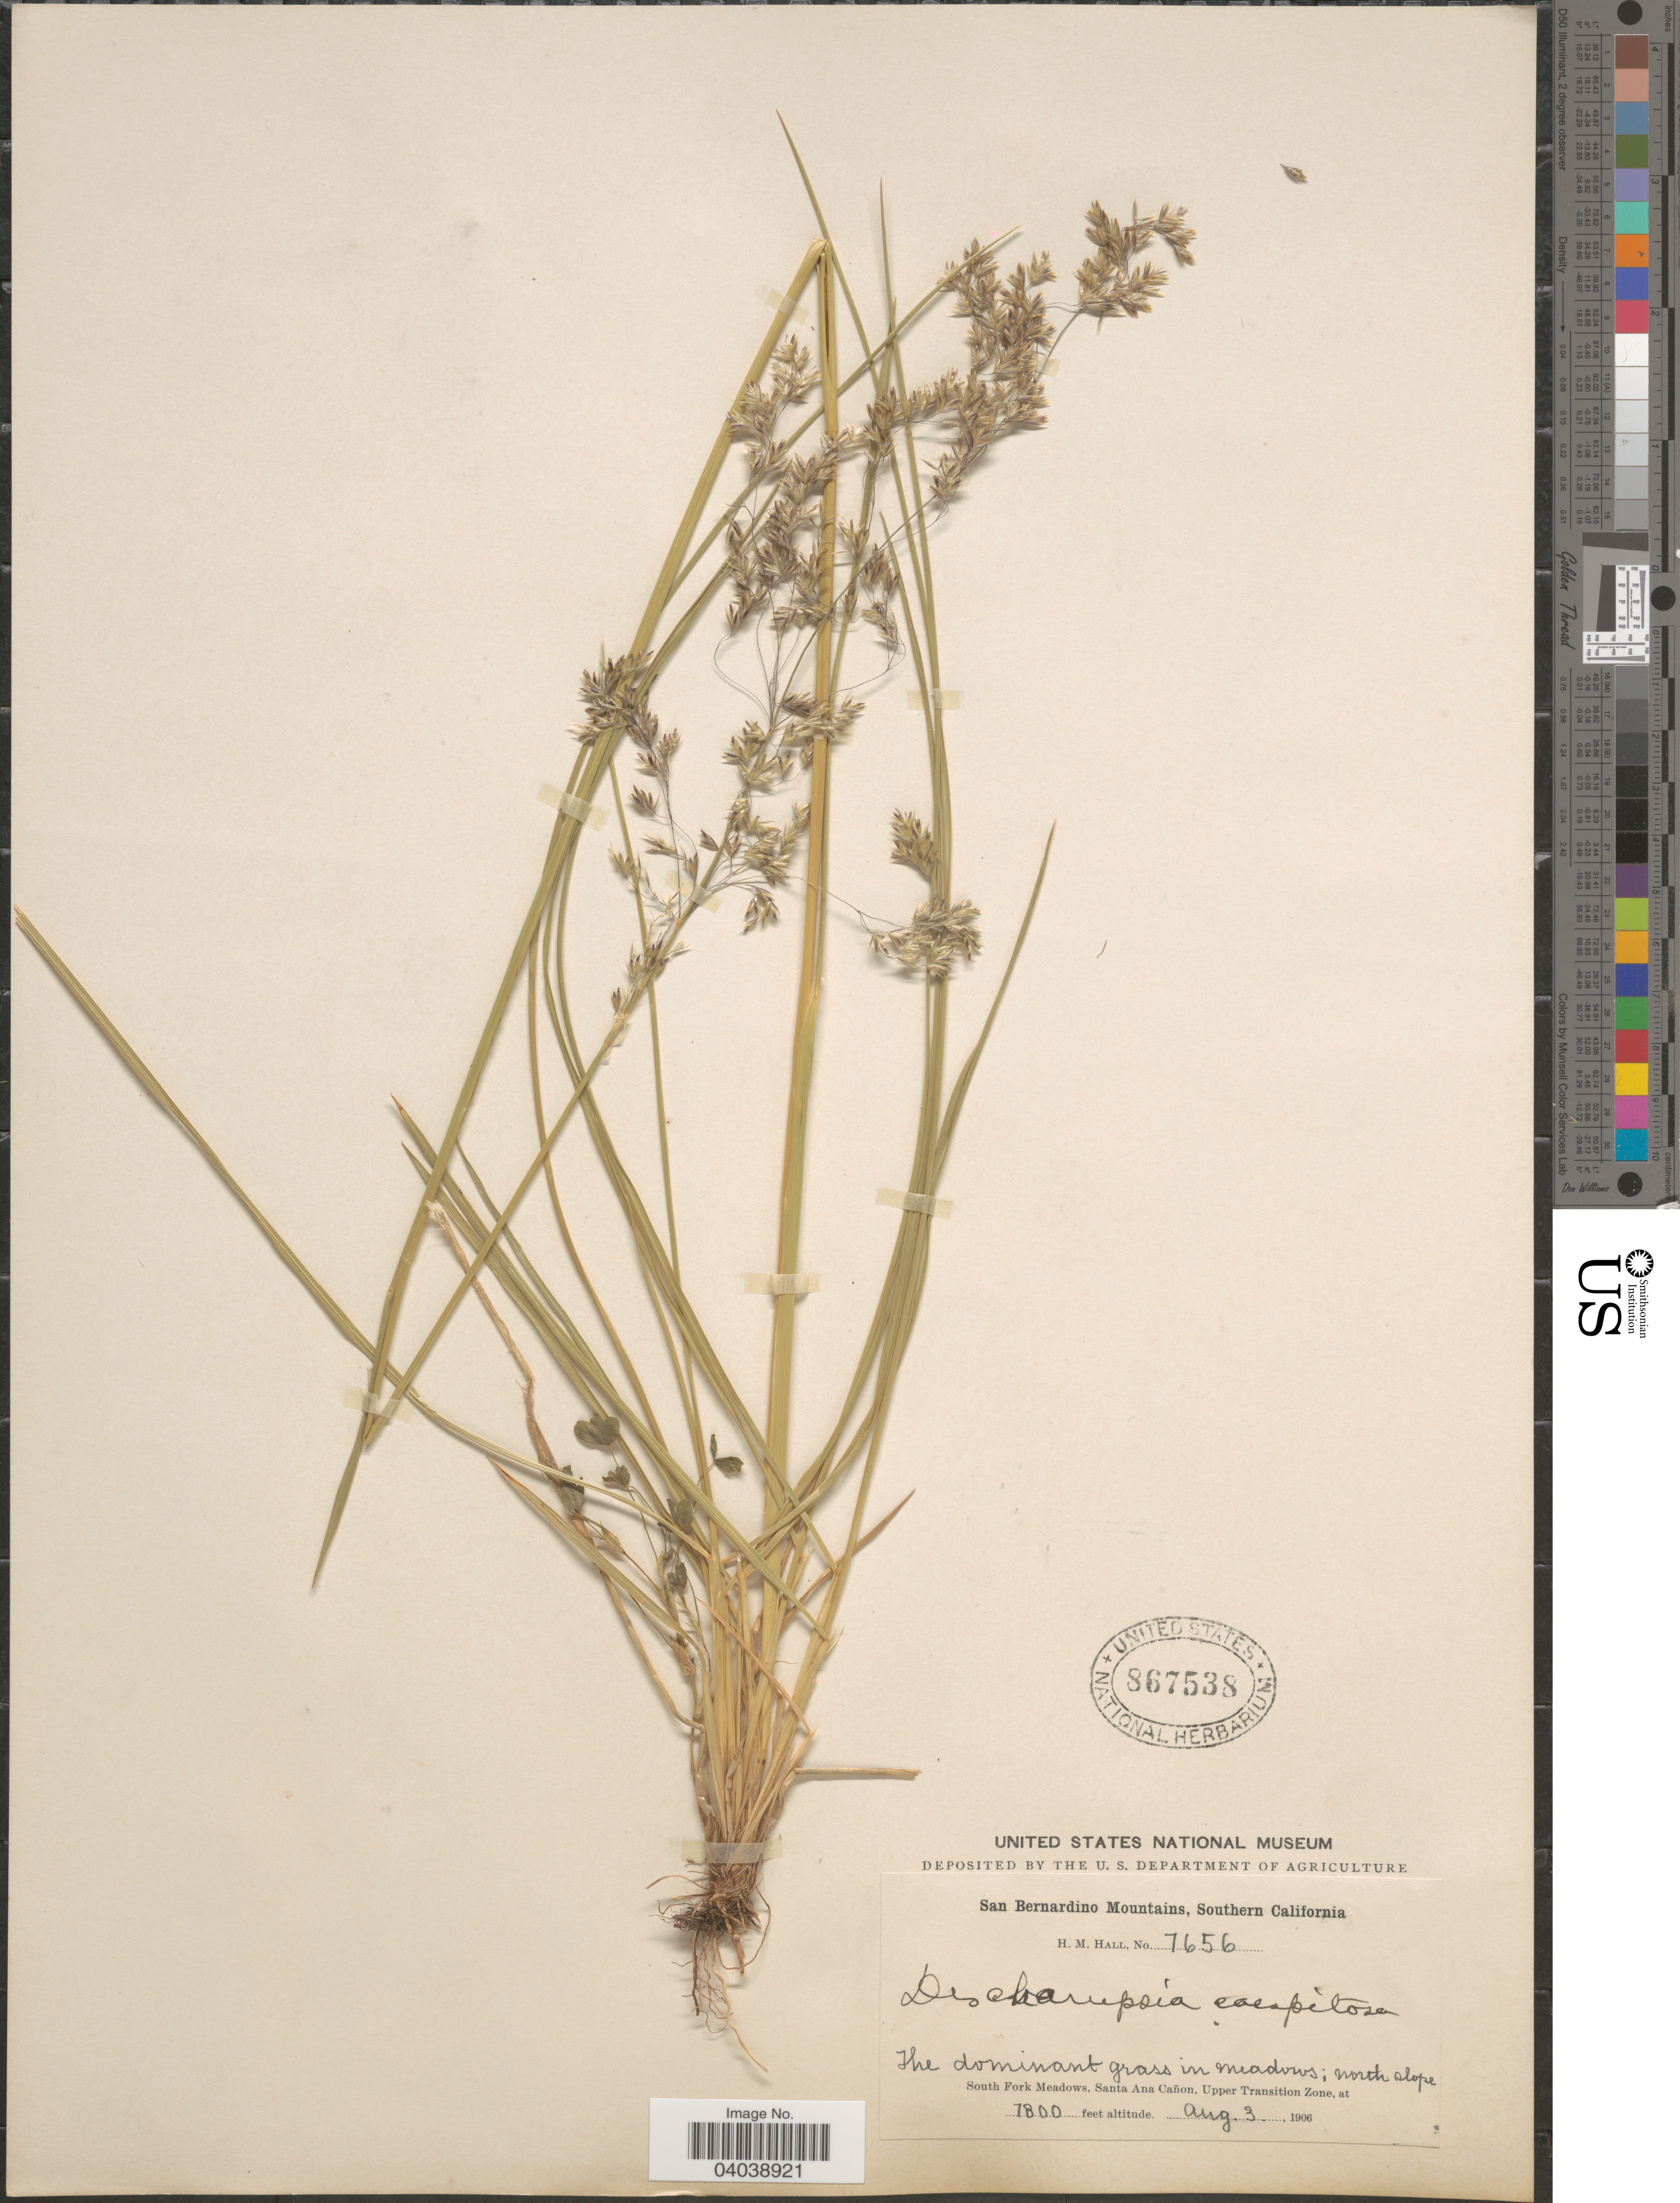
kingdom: Plantae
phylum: Tracheophyta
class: Liliopsida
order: Poales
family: Poaceae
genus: Deschampsia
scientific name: Deschampsia cespitosa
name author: (L.) P. Beauv.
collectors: H. M. Hall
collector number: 7656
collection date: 1906-08-03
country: United States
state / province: California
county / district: San Bernardino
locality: San Bernardino Mountains, Southern California. The dominant grass in meadows; north slope. South Fork Meadows, Santa Ana Cañon. Upper Transition Zone.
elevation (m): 549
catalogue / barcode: US 867538